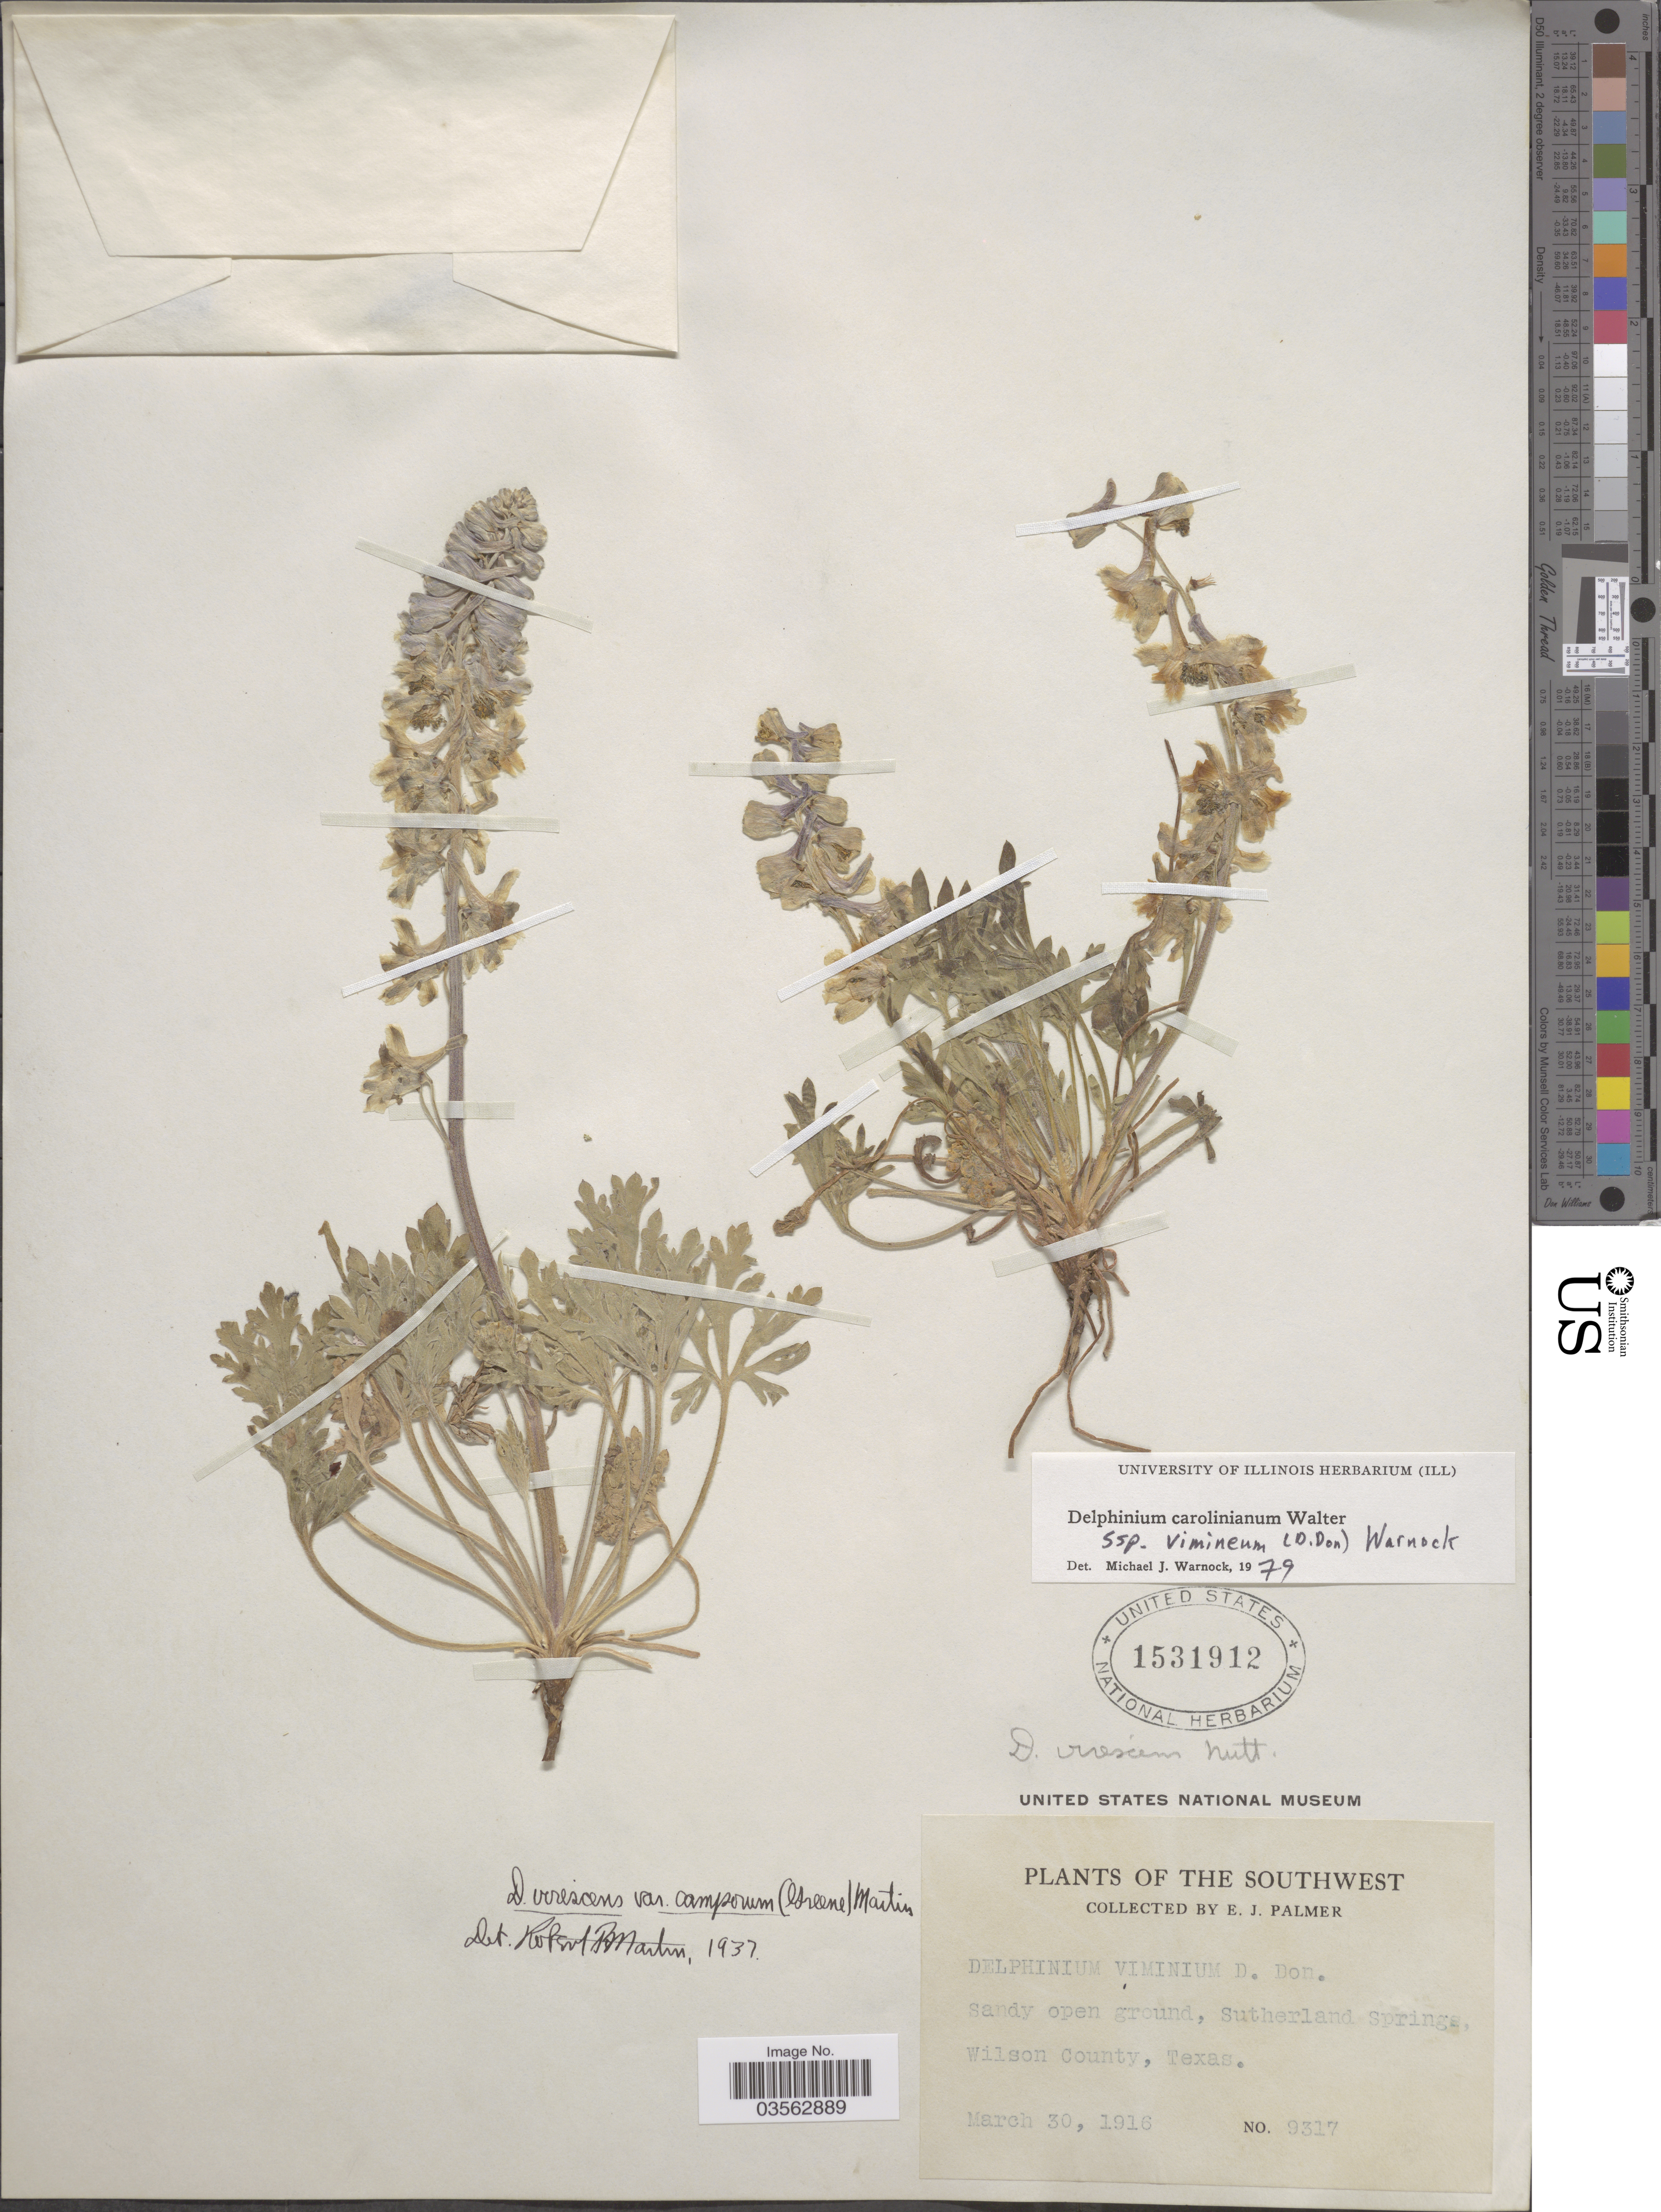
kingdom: Plantae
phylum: Tracheophyta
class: Magnoliopsida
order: Ranunculales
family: Ranunculaceae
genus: Delphinium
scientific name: Delphinium carolinianum subsp. vimineum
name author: Walter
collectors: E. J. Palmer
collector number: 9317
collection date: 1916-03-30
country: United States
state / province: Texas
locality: The Southwest. Sutherland Springs, Wilson County.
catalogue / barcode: US 1531912